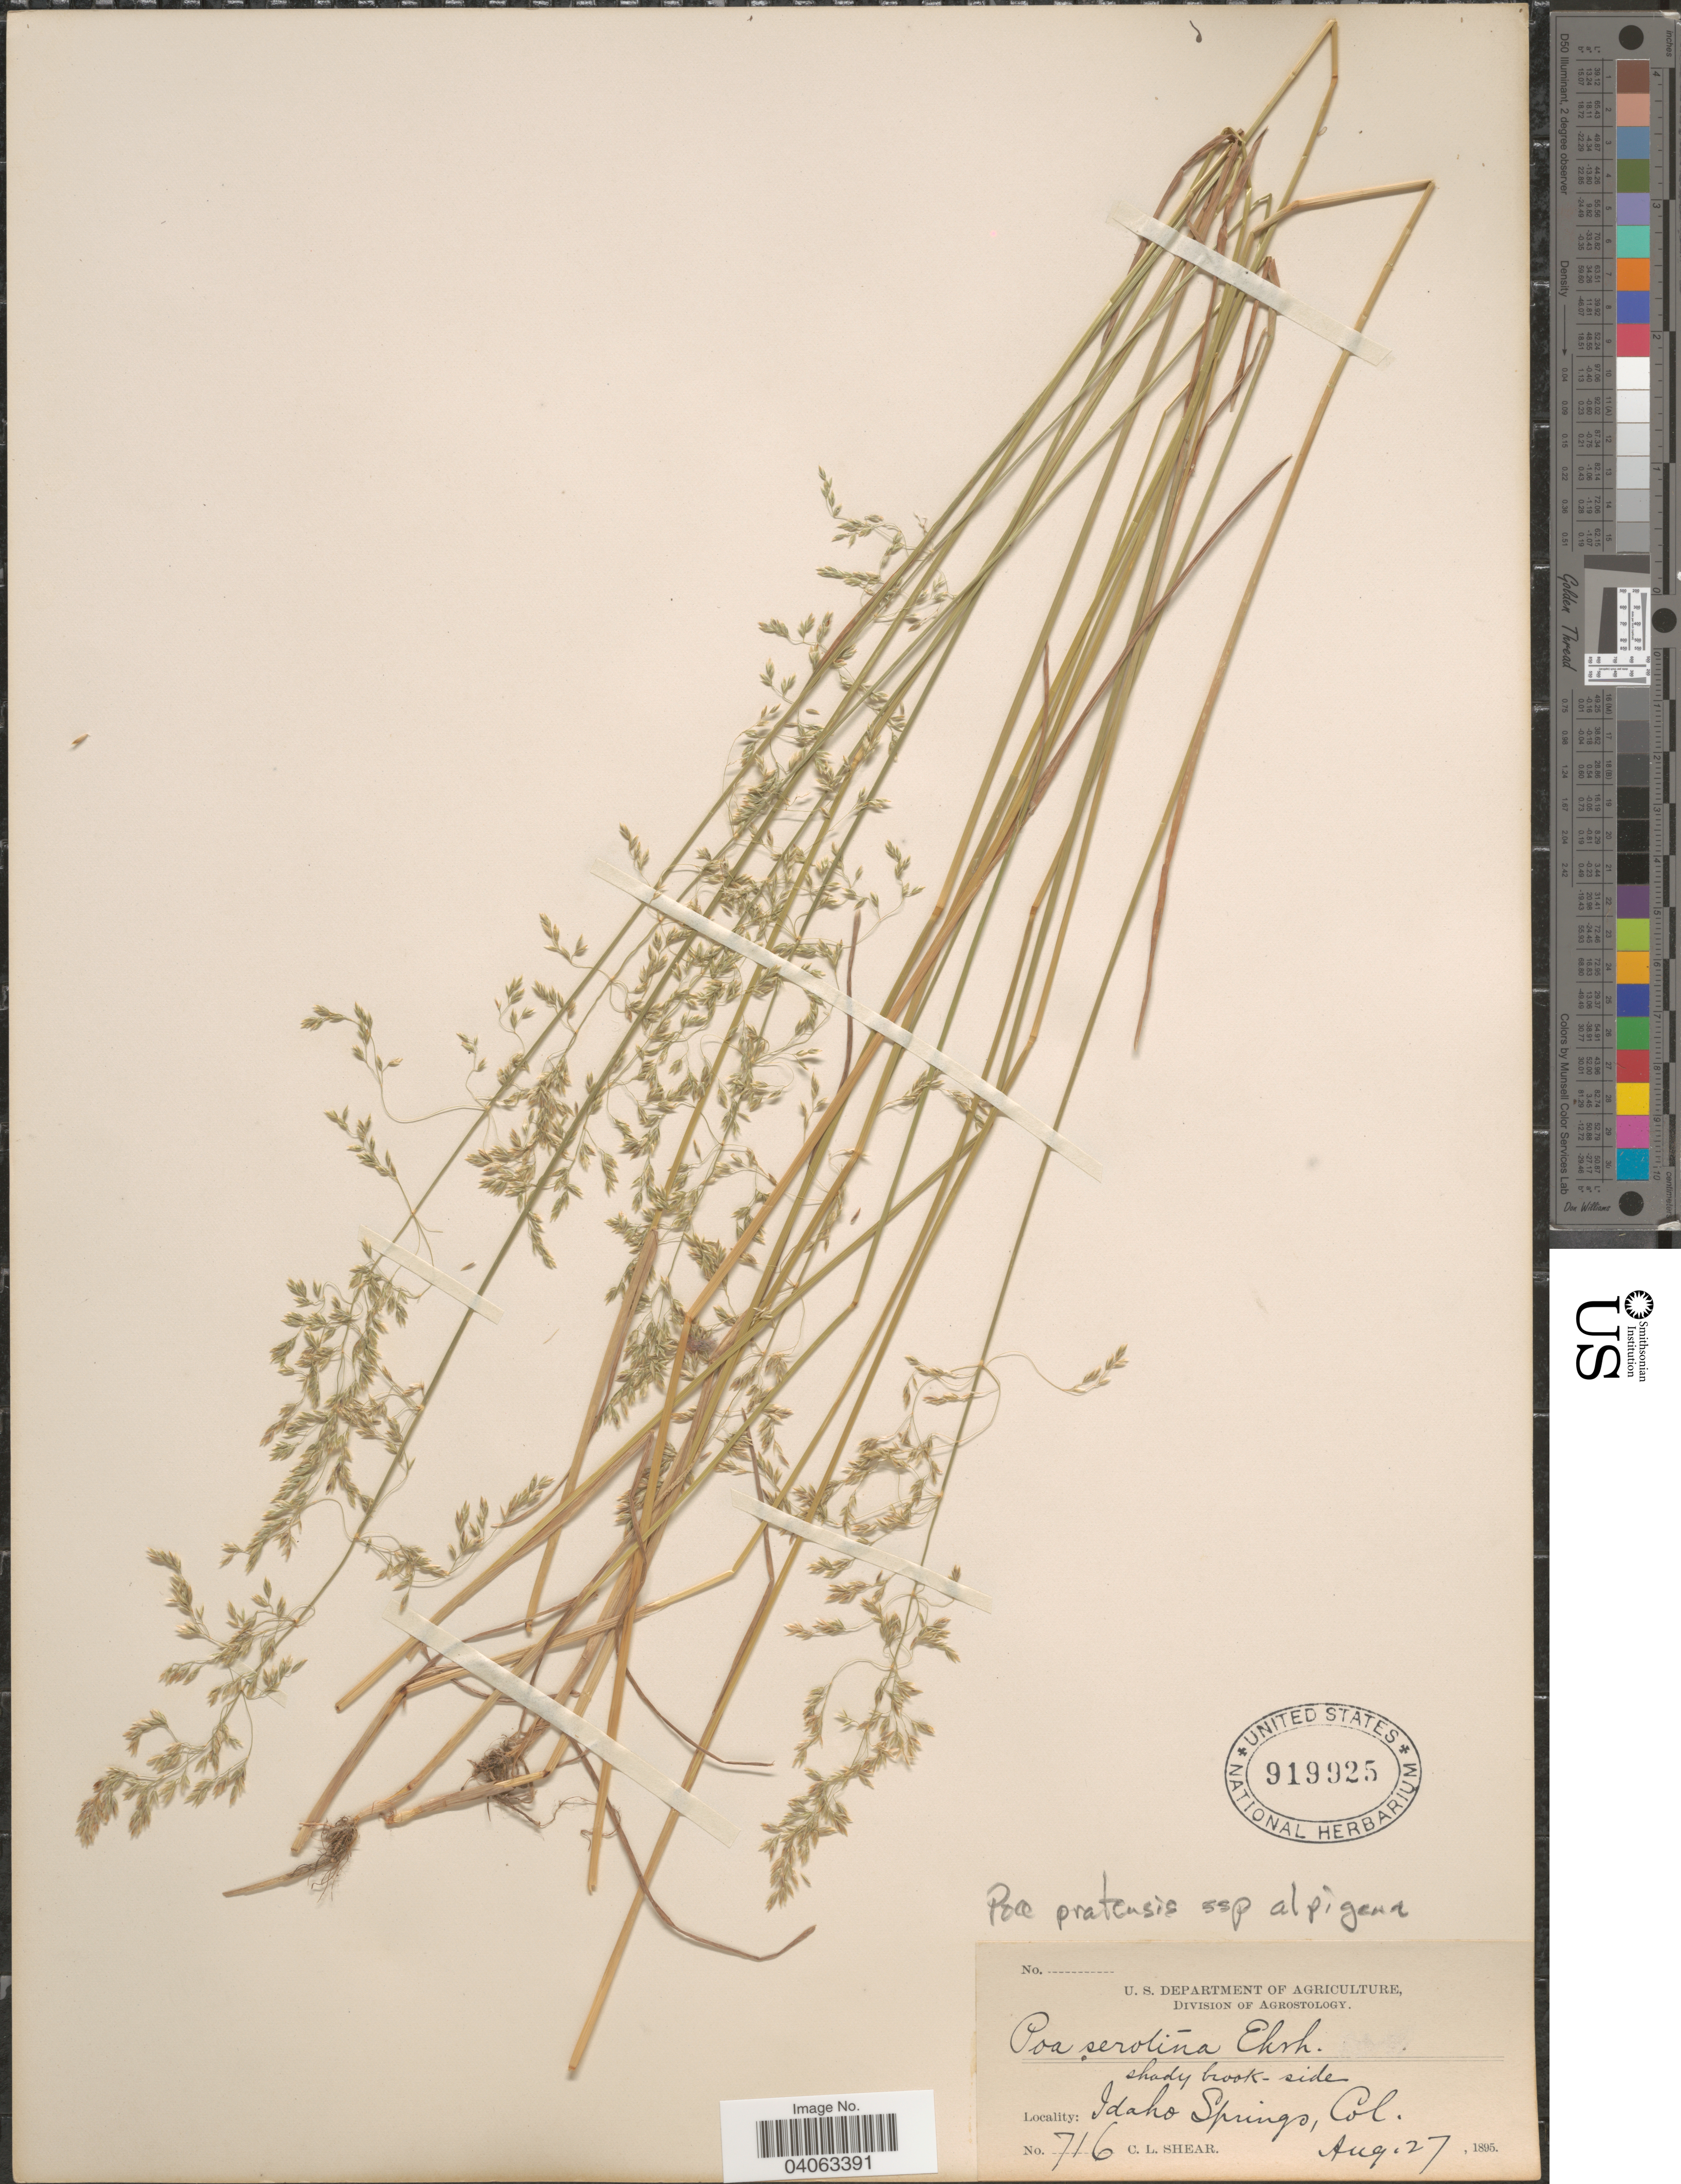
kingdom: Plantae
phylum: Tracheophyta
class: Liliopsida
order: Poales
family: Poaceae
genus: Poa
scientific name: Poa pratensis subsp. alpigena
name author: (Lindm.) Hiitonen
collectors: C. L. Shear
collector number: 716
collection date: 1895-08-27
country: United States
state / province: Colorado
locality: Idaho Springs.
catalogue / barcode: US 919925